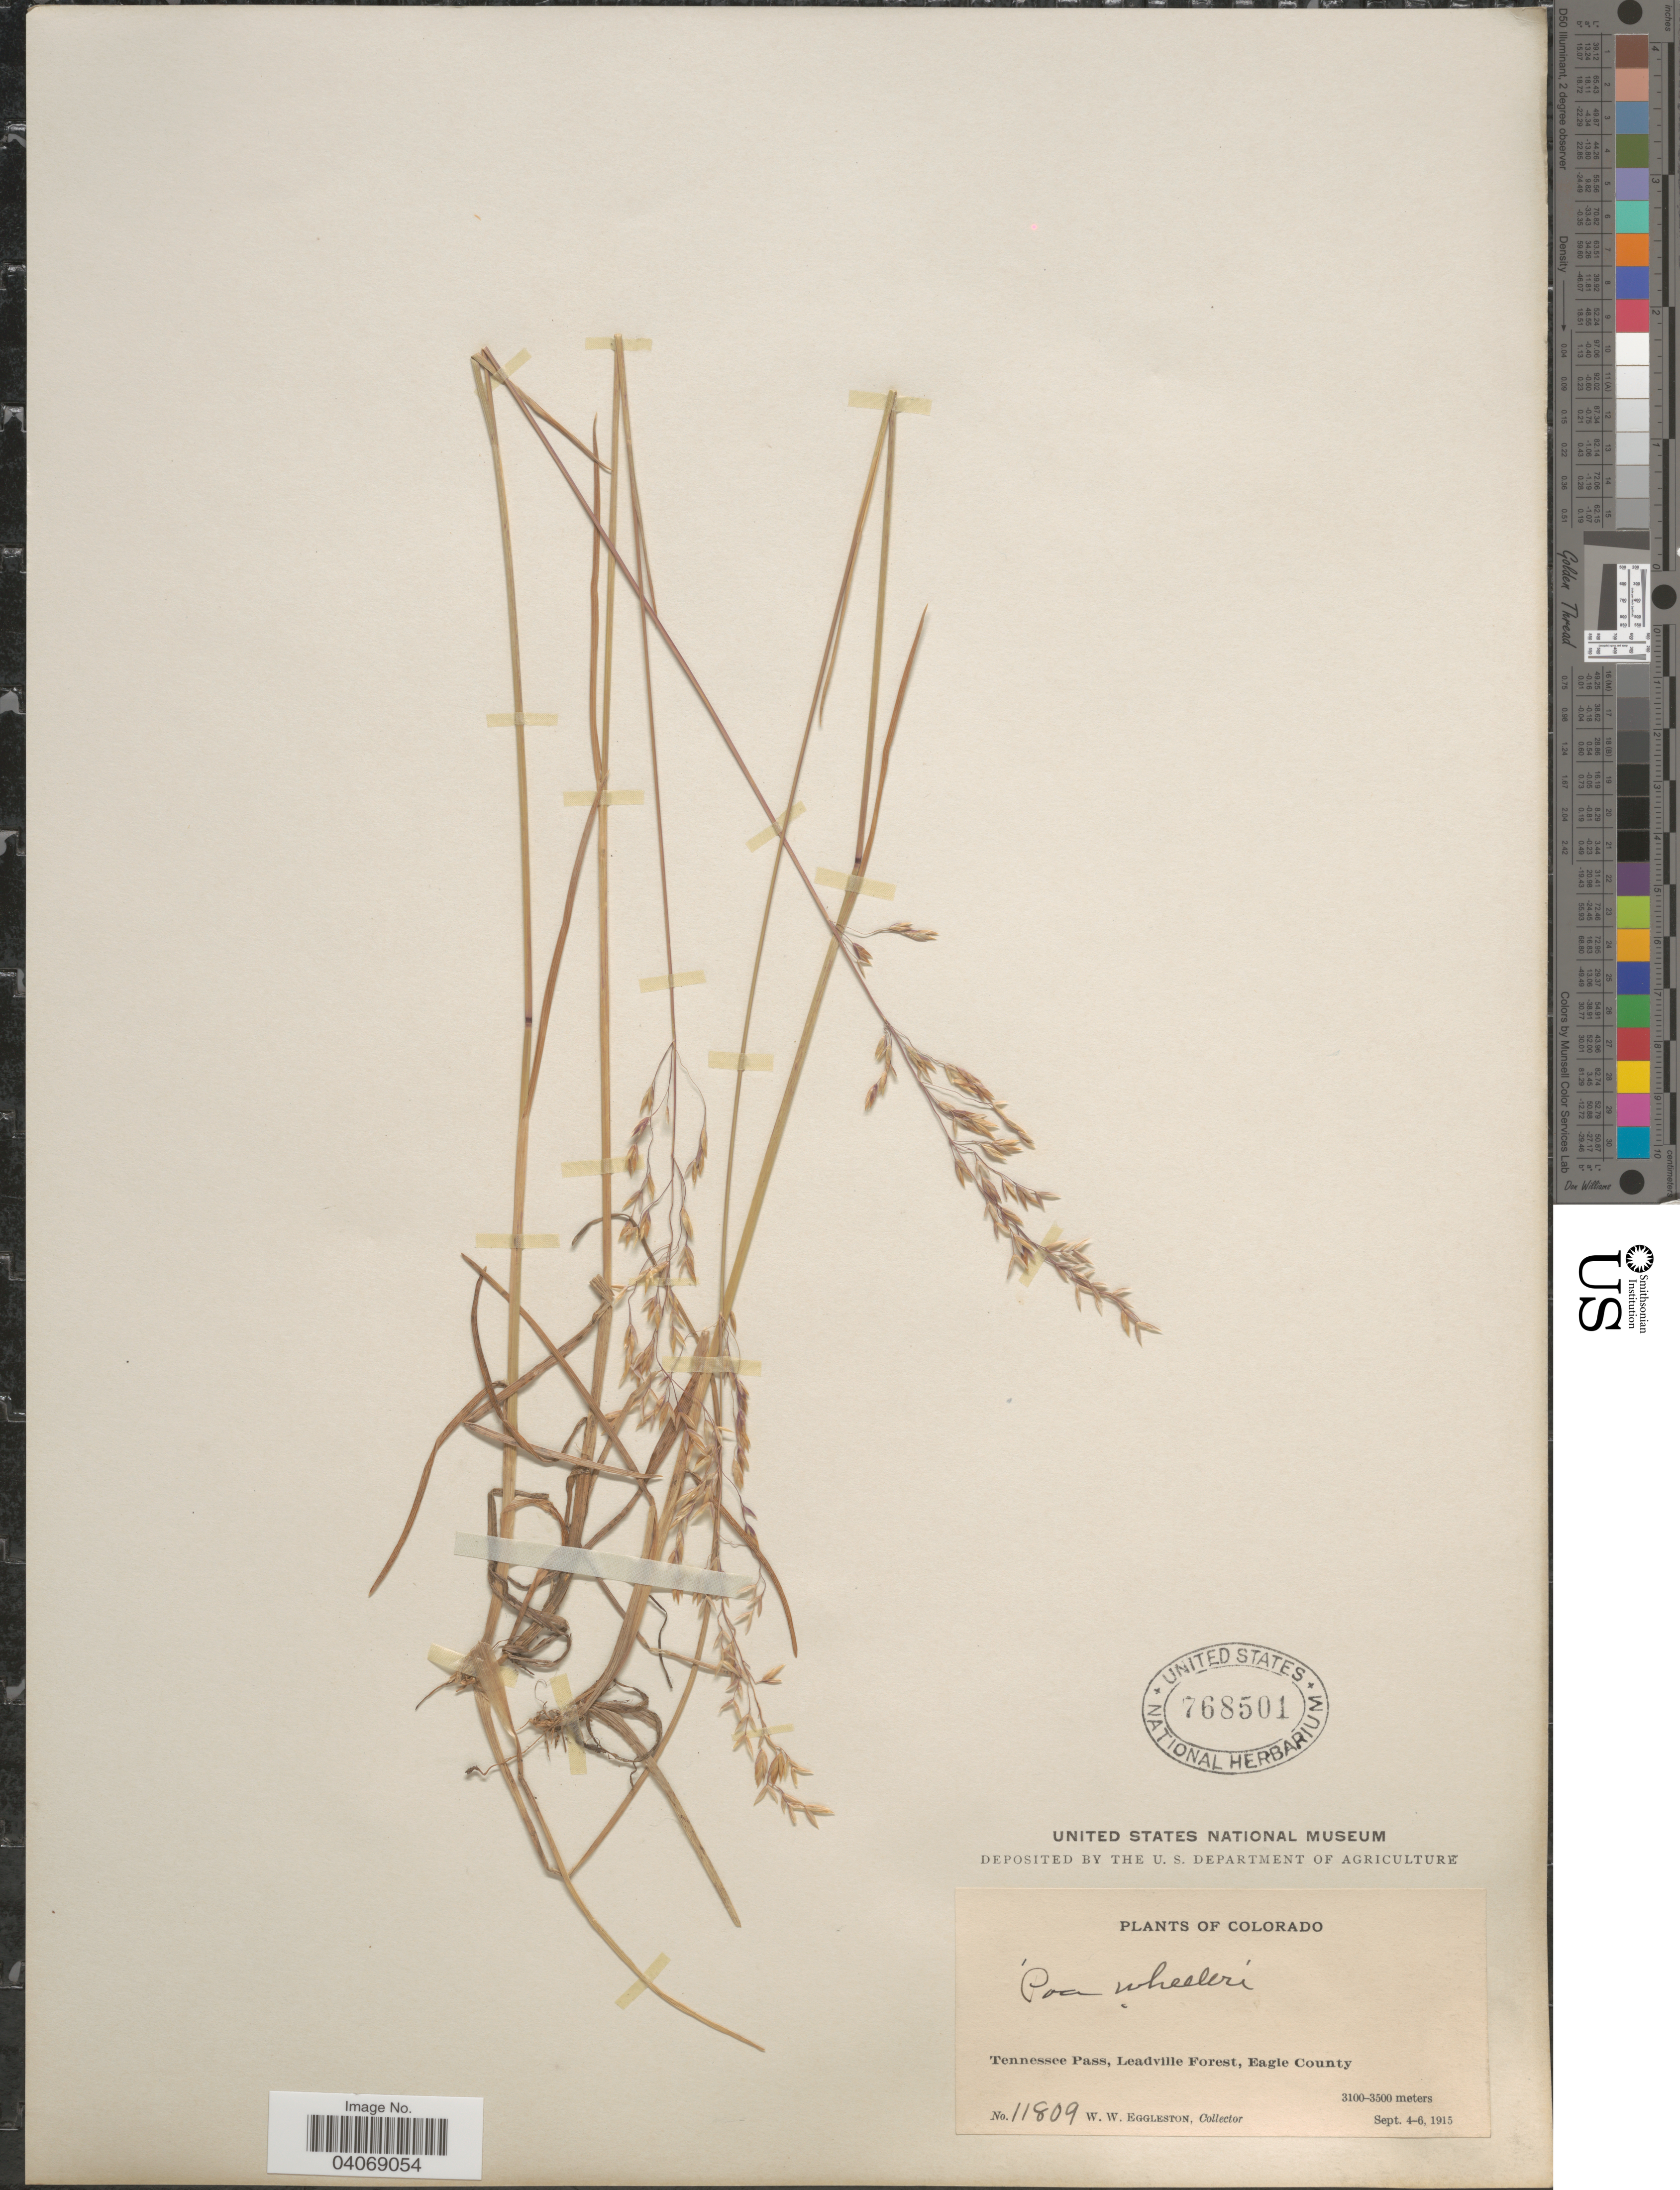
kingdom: Plantae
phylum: Tracheophyta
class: Liliopsida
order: Poales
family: Poaceae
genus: Poa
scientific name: Poa wheeleri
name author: Vasey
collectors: W. W. Eggleston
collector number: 11809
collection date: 1915-09-04/1915-09-06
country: United States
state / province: Colorado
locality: Tennessee Pass, Leadville Forest, Eagle County.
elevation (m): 3100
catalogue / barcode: US 768501